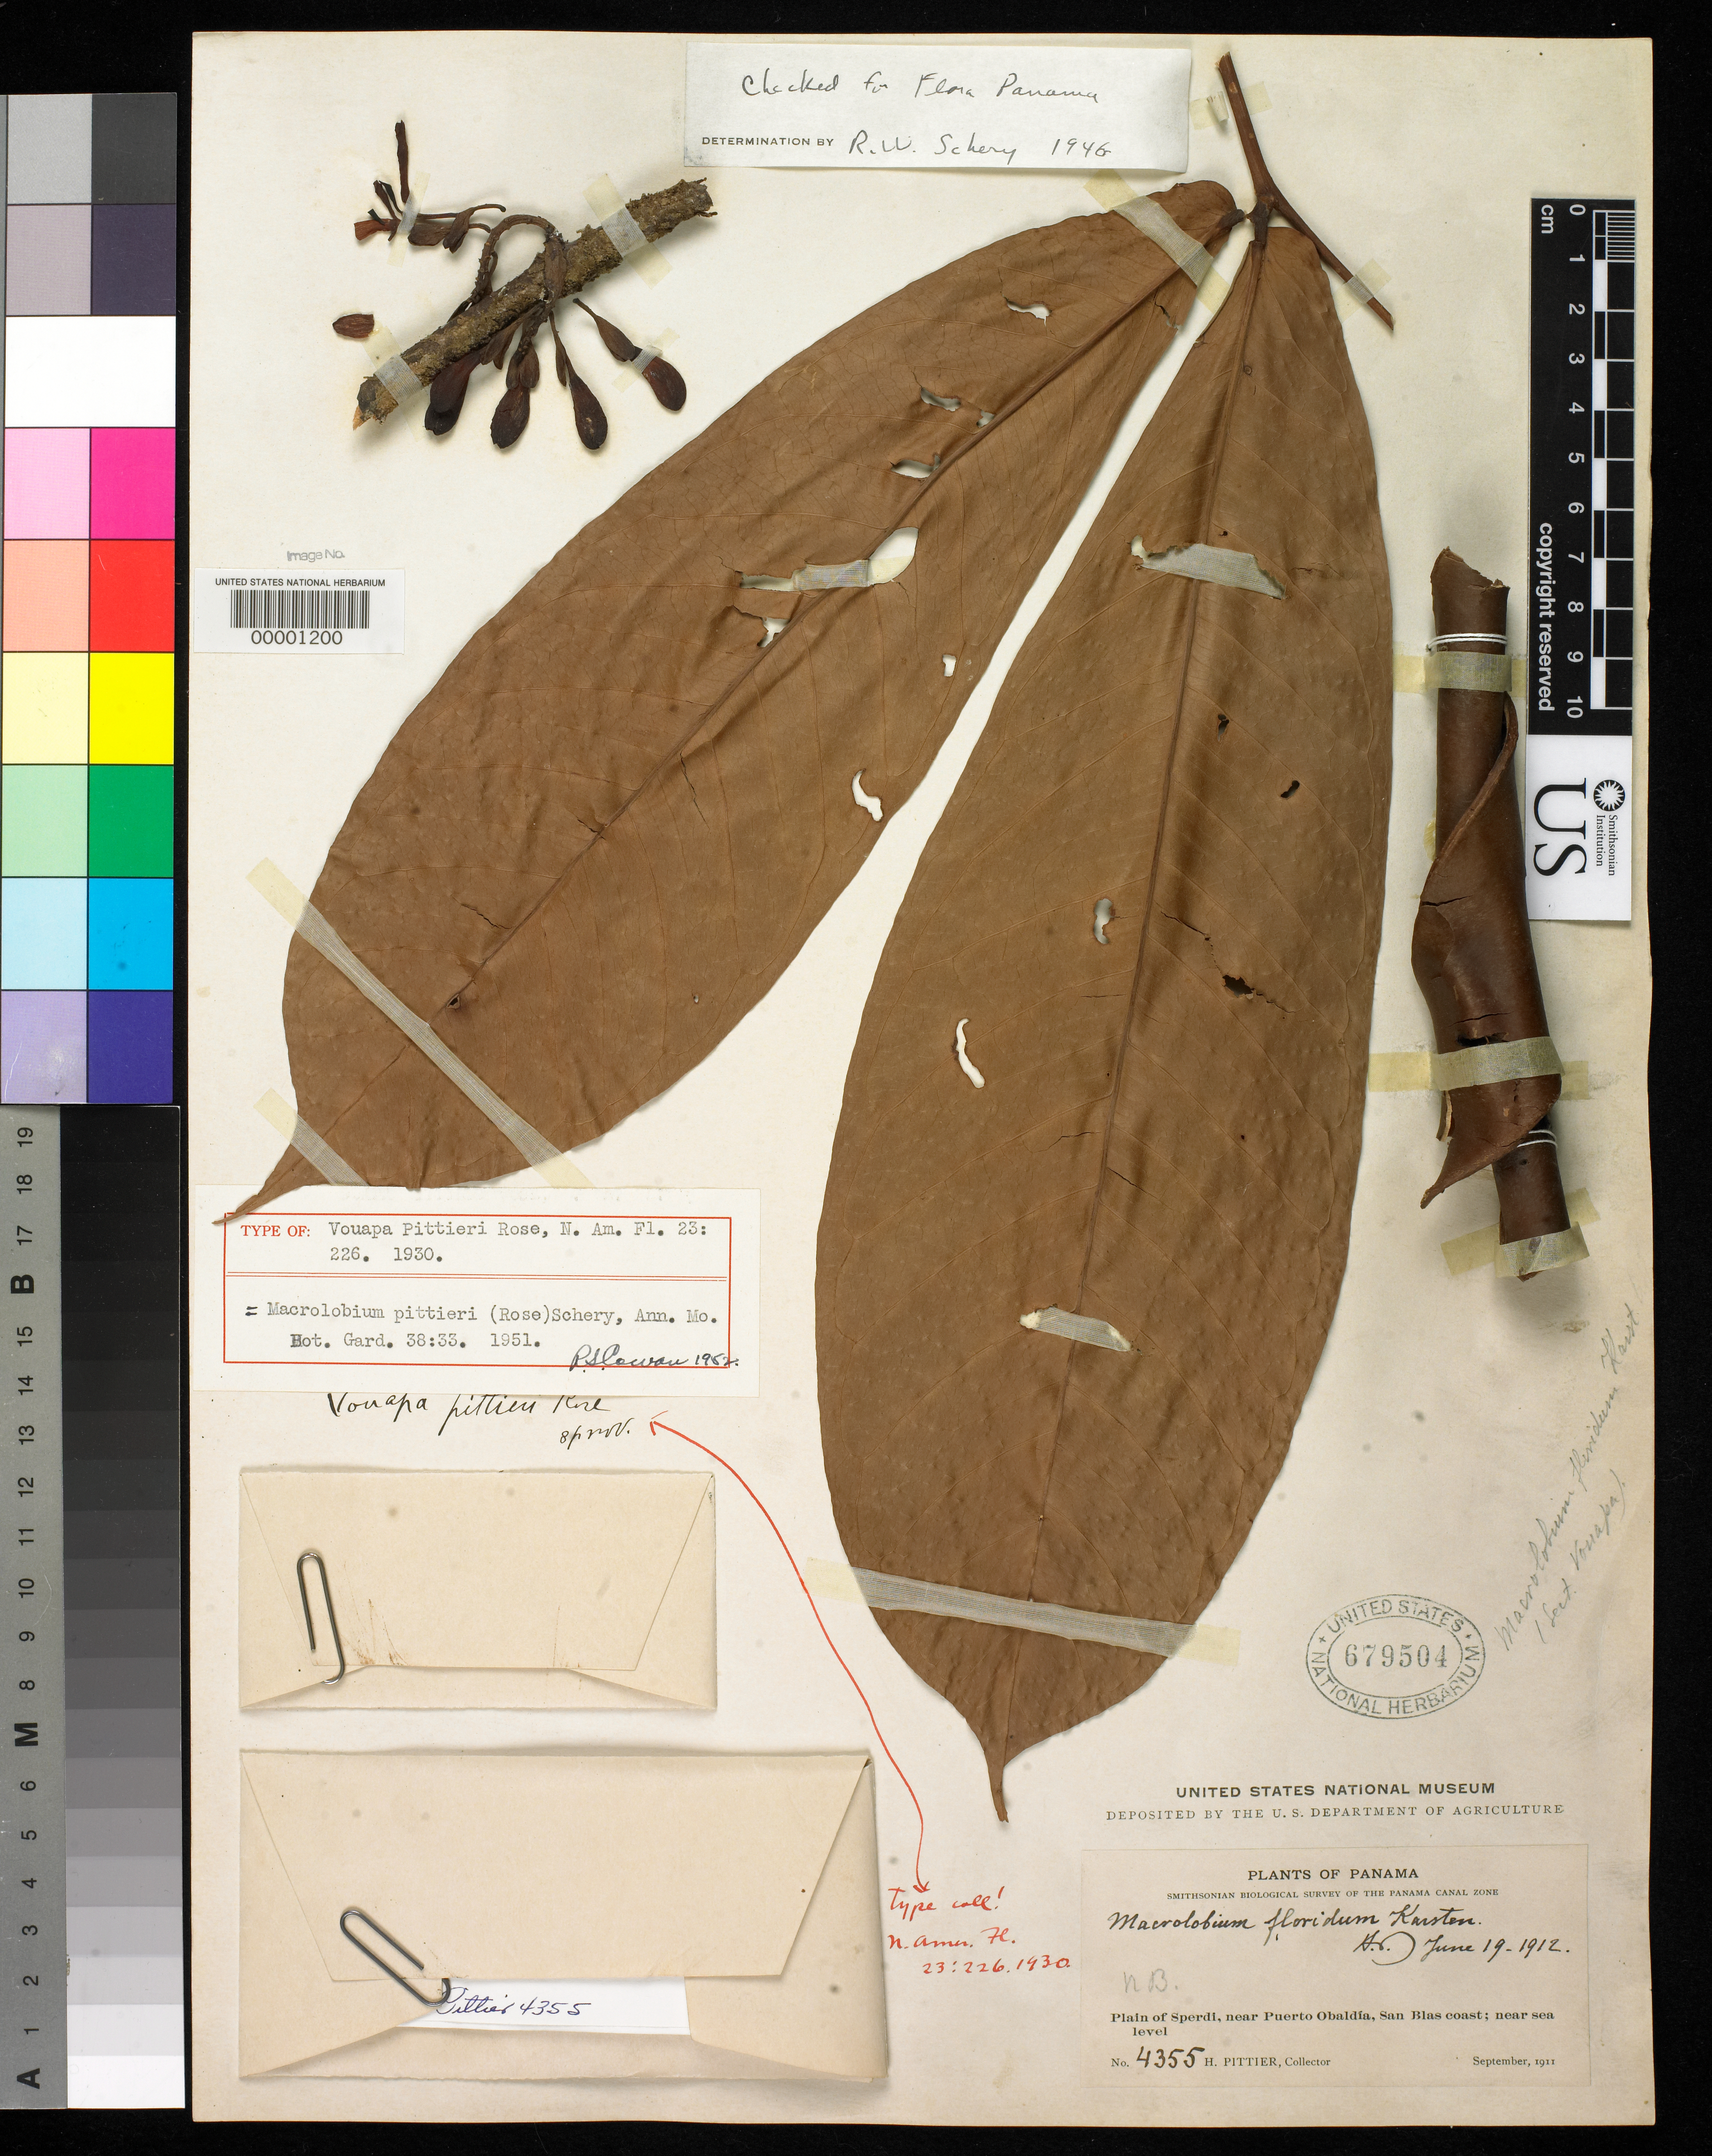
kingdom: Plantae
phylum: Tracheophyta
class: Magnoliopsida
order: Fabales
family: Fabaceae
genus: Vouapa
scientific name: Vouapa pittieri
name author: Rose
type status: Holotype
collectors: H. F. Pittier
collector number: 4355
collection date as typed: Sep 1911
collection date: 1911-09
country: Panama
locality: Plains of Sperdi, near Puerto Obaldia, San Blas coast.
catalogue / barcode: US 679504